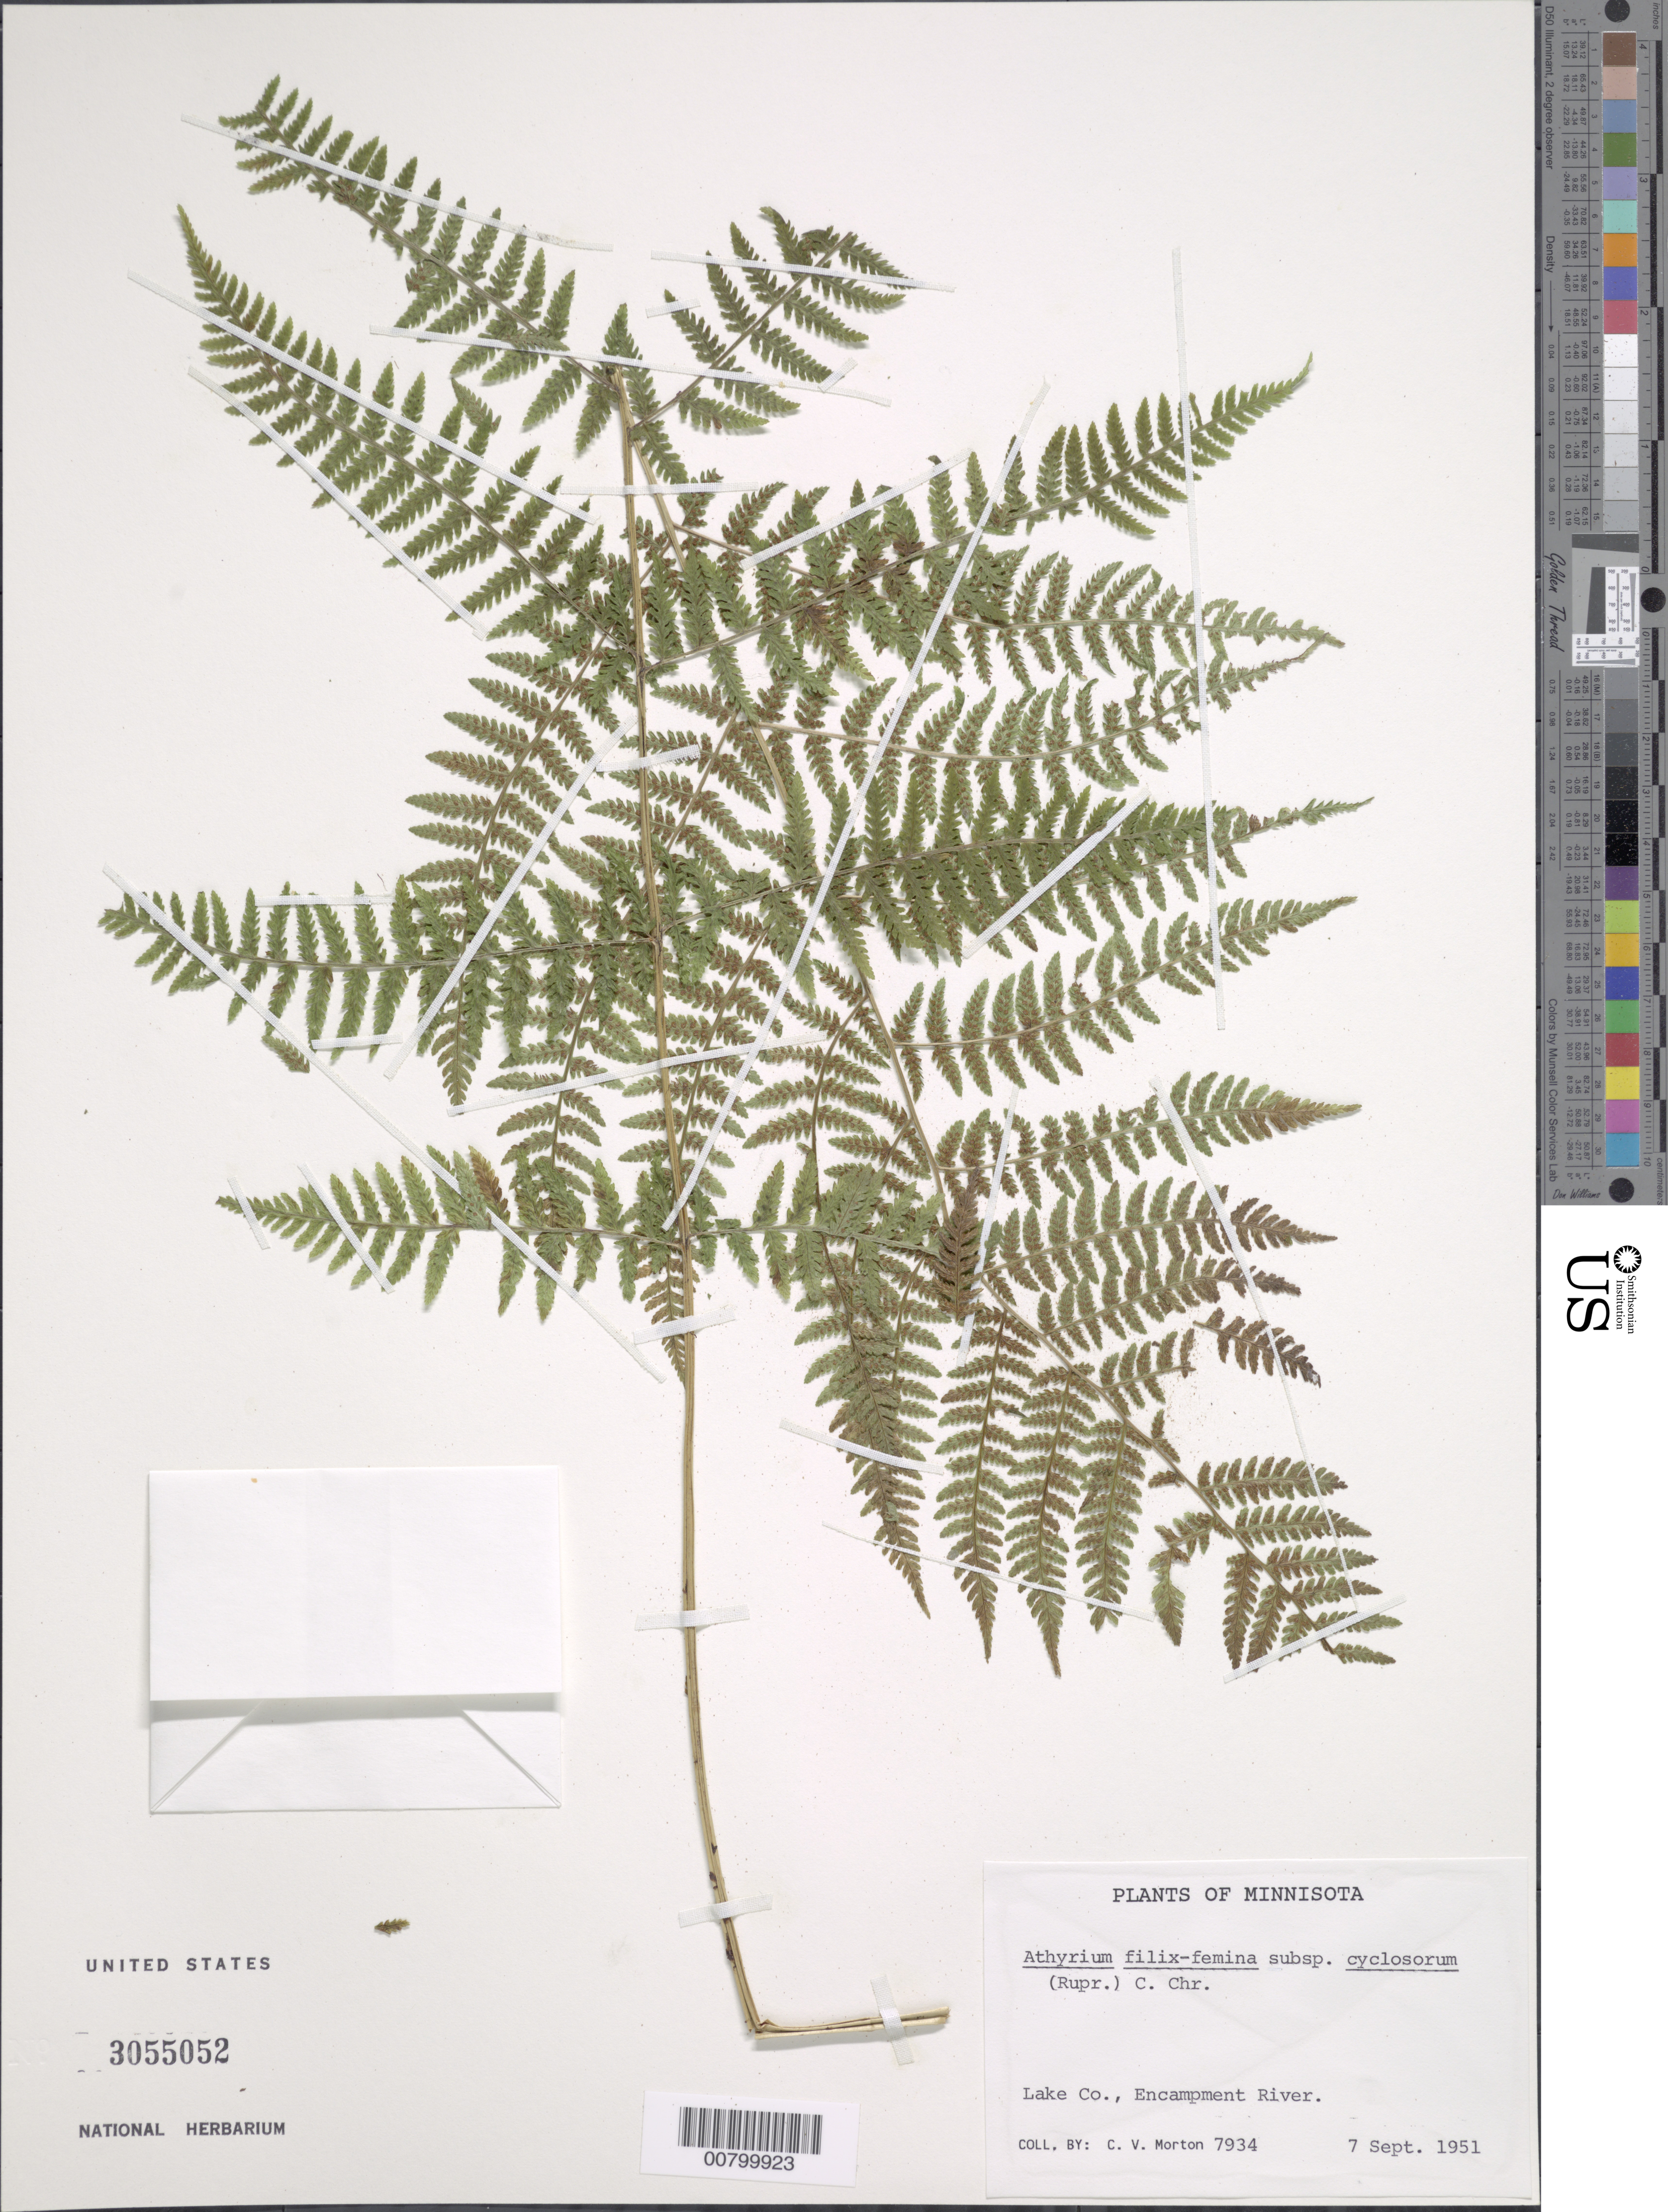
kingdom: Plantae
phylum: Tracheophyta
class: Polypodiopsida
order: Polypodiales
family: Athyriaceae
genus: Athyrium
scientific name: Athyrium filix-femina subsp. angustatum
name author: (Willd.) R.T. Clausen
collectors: C. V. Morton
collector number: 7934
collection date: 1951-09-07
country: United States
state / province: Minnesota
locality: Lake Co., Encampment River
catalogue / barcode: US 3055052